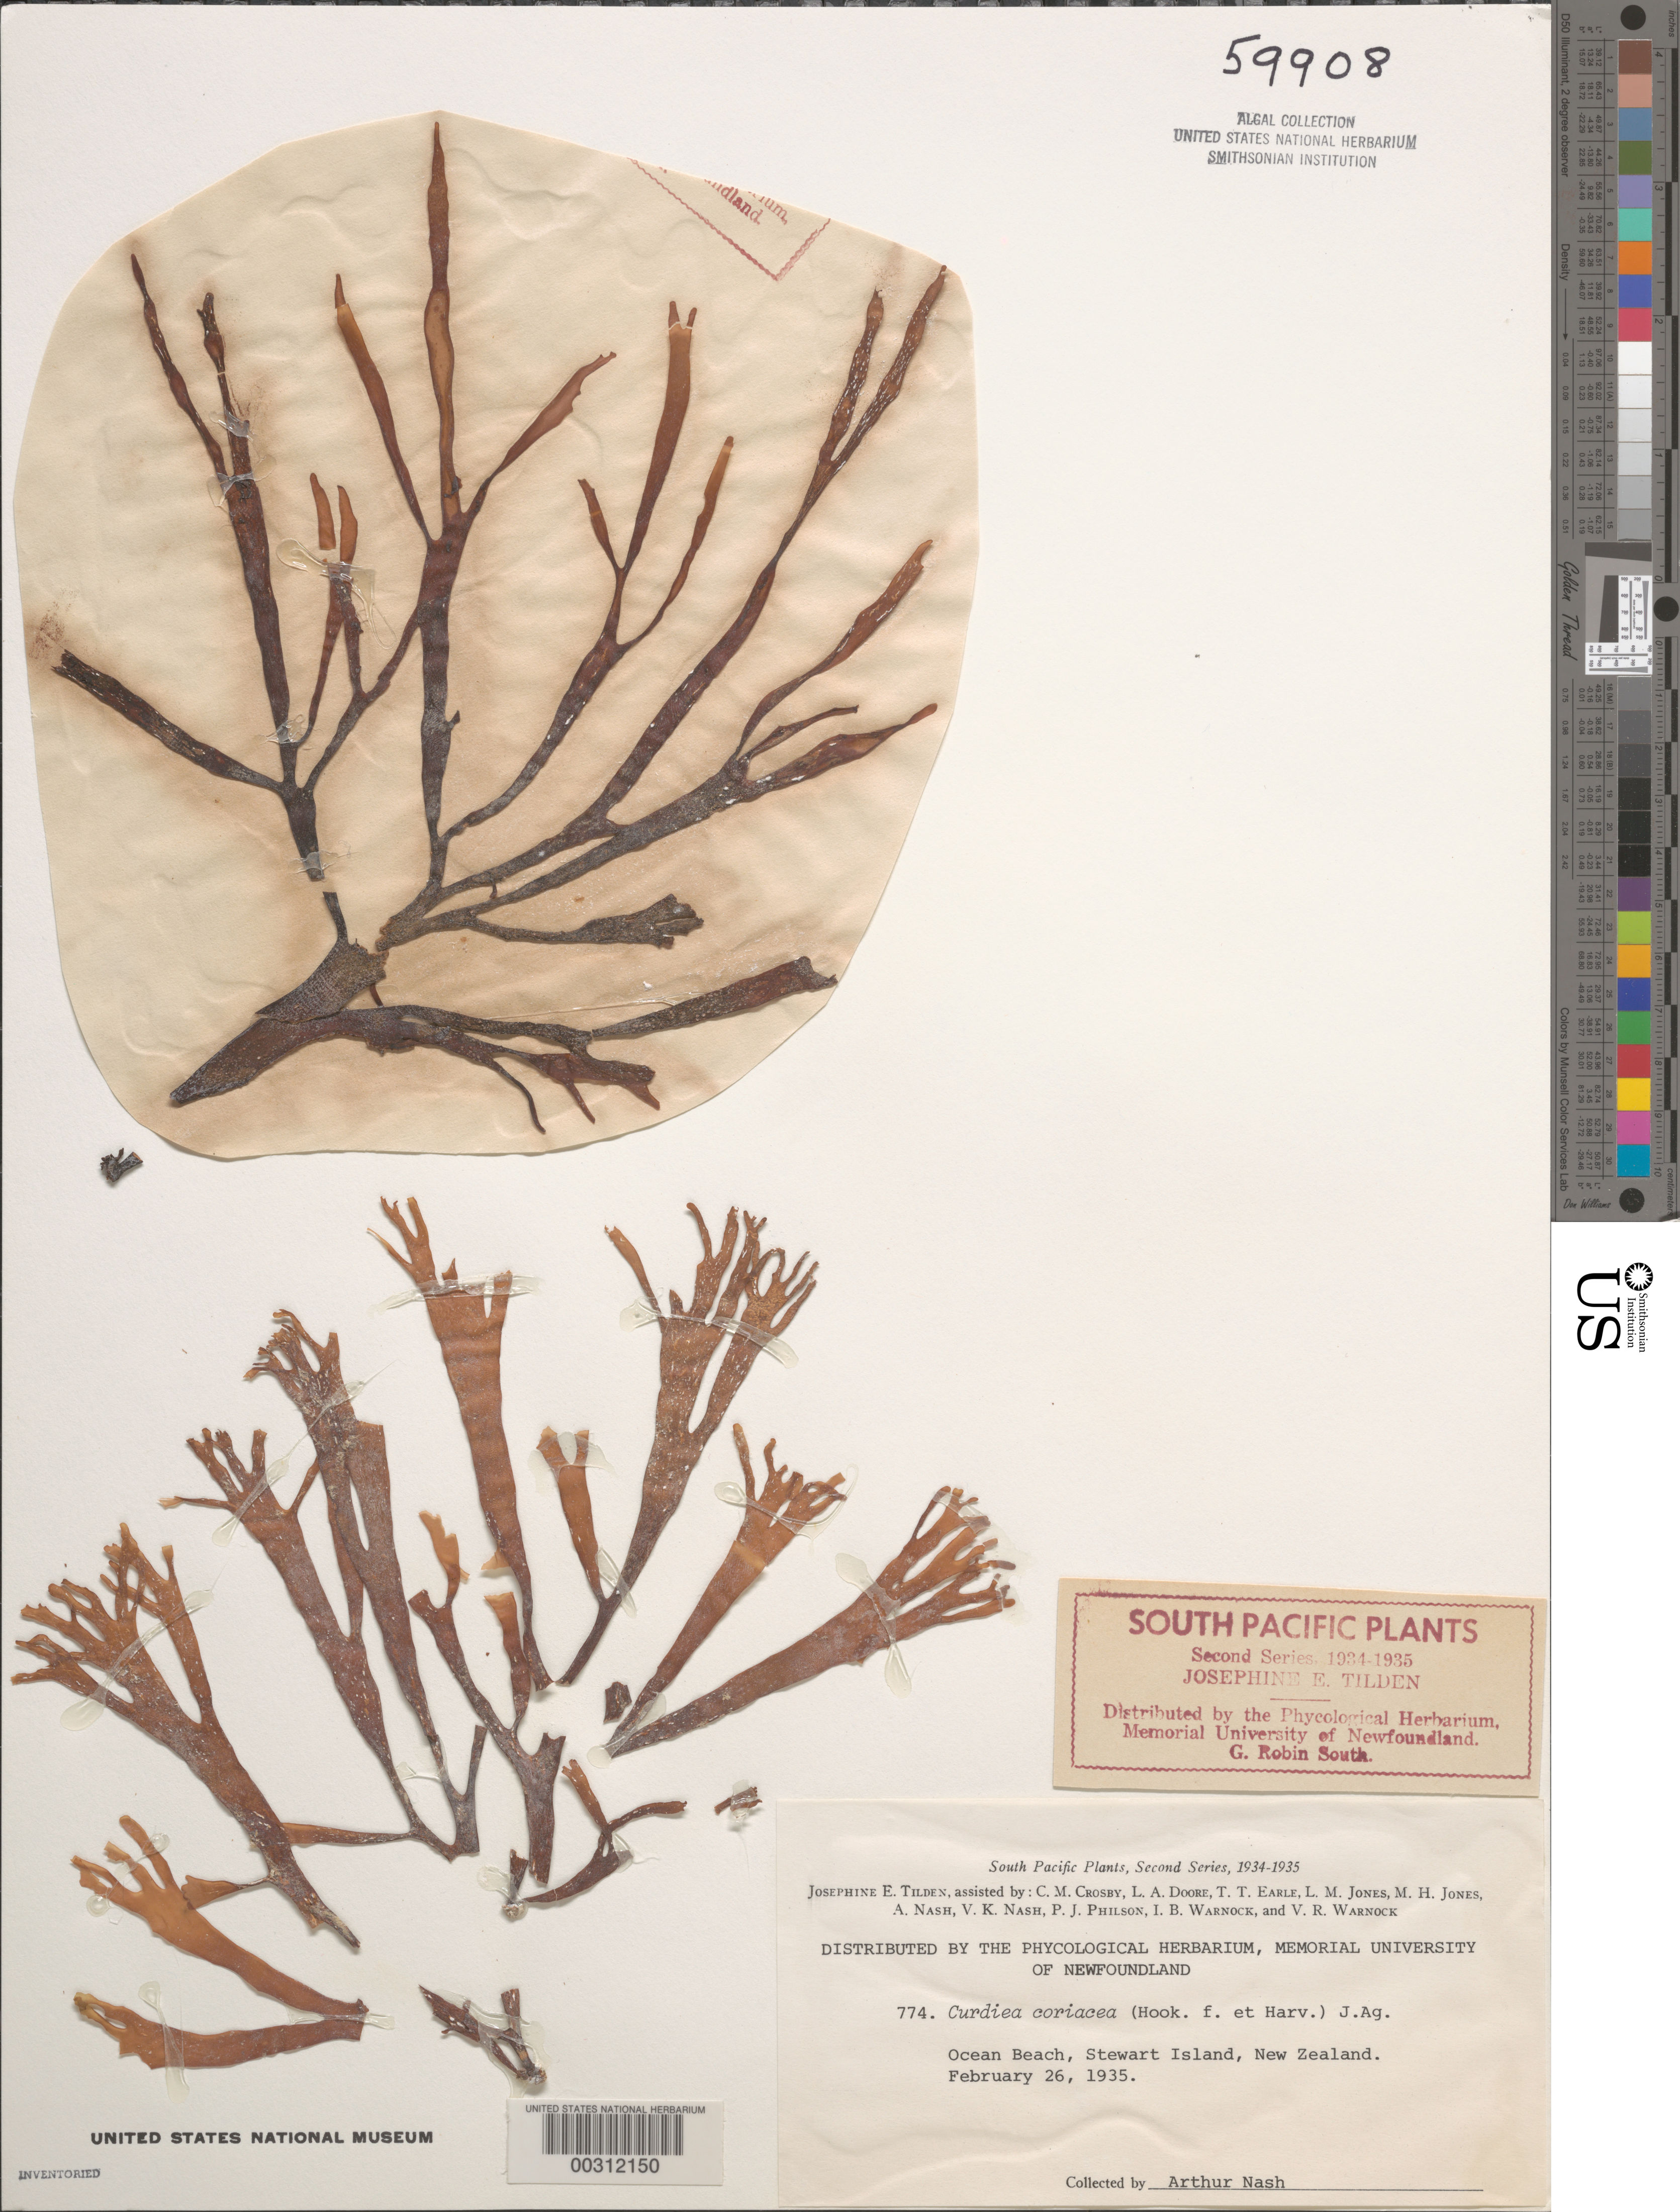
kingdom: Plantae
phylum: Rhodophyta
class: Florideophyceae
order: Gracilariales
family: Gracilariaceae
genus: Curdiea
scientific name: Curdiea coriacea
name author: (Hook. f. & Harv.) J. Agardh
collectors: A. Nash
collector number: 774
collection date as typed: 26 Feb 1935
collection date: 1935-02-26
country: New Zealand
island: Stewart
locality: Ocean beach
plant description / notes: Tilden, South Pacific Plants, Second Series, 1934-1935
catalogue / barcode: US 59908